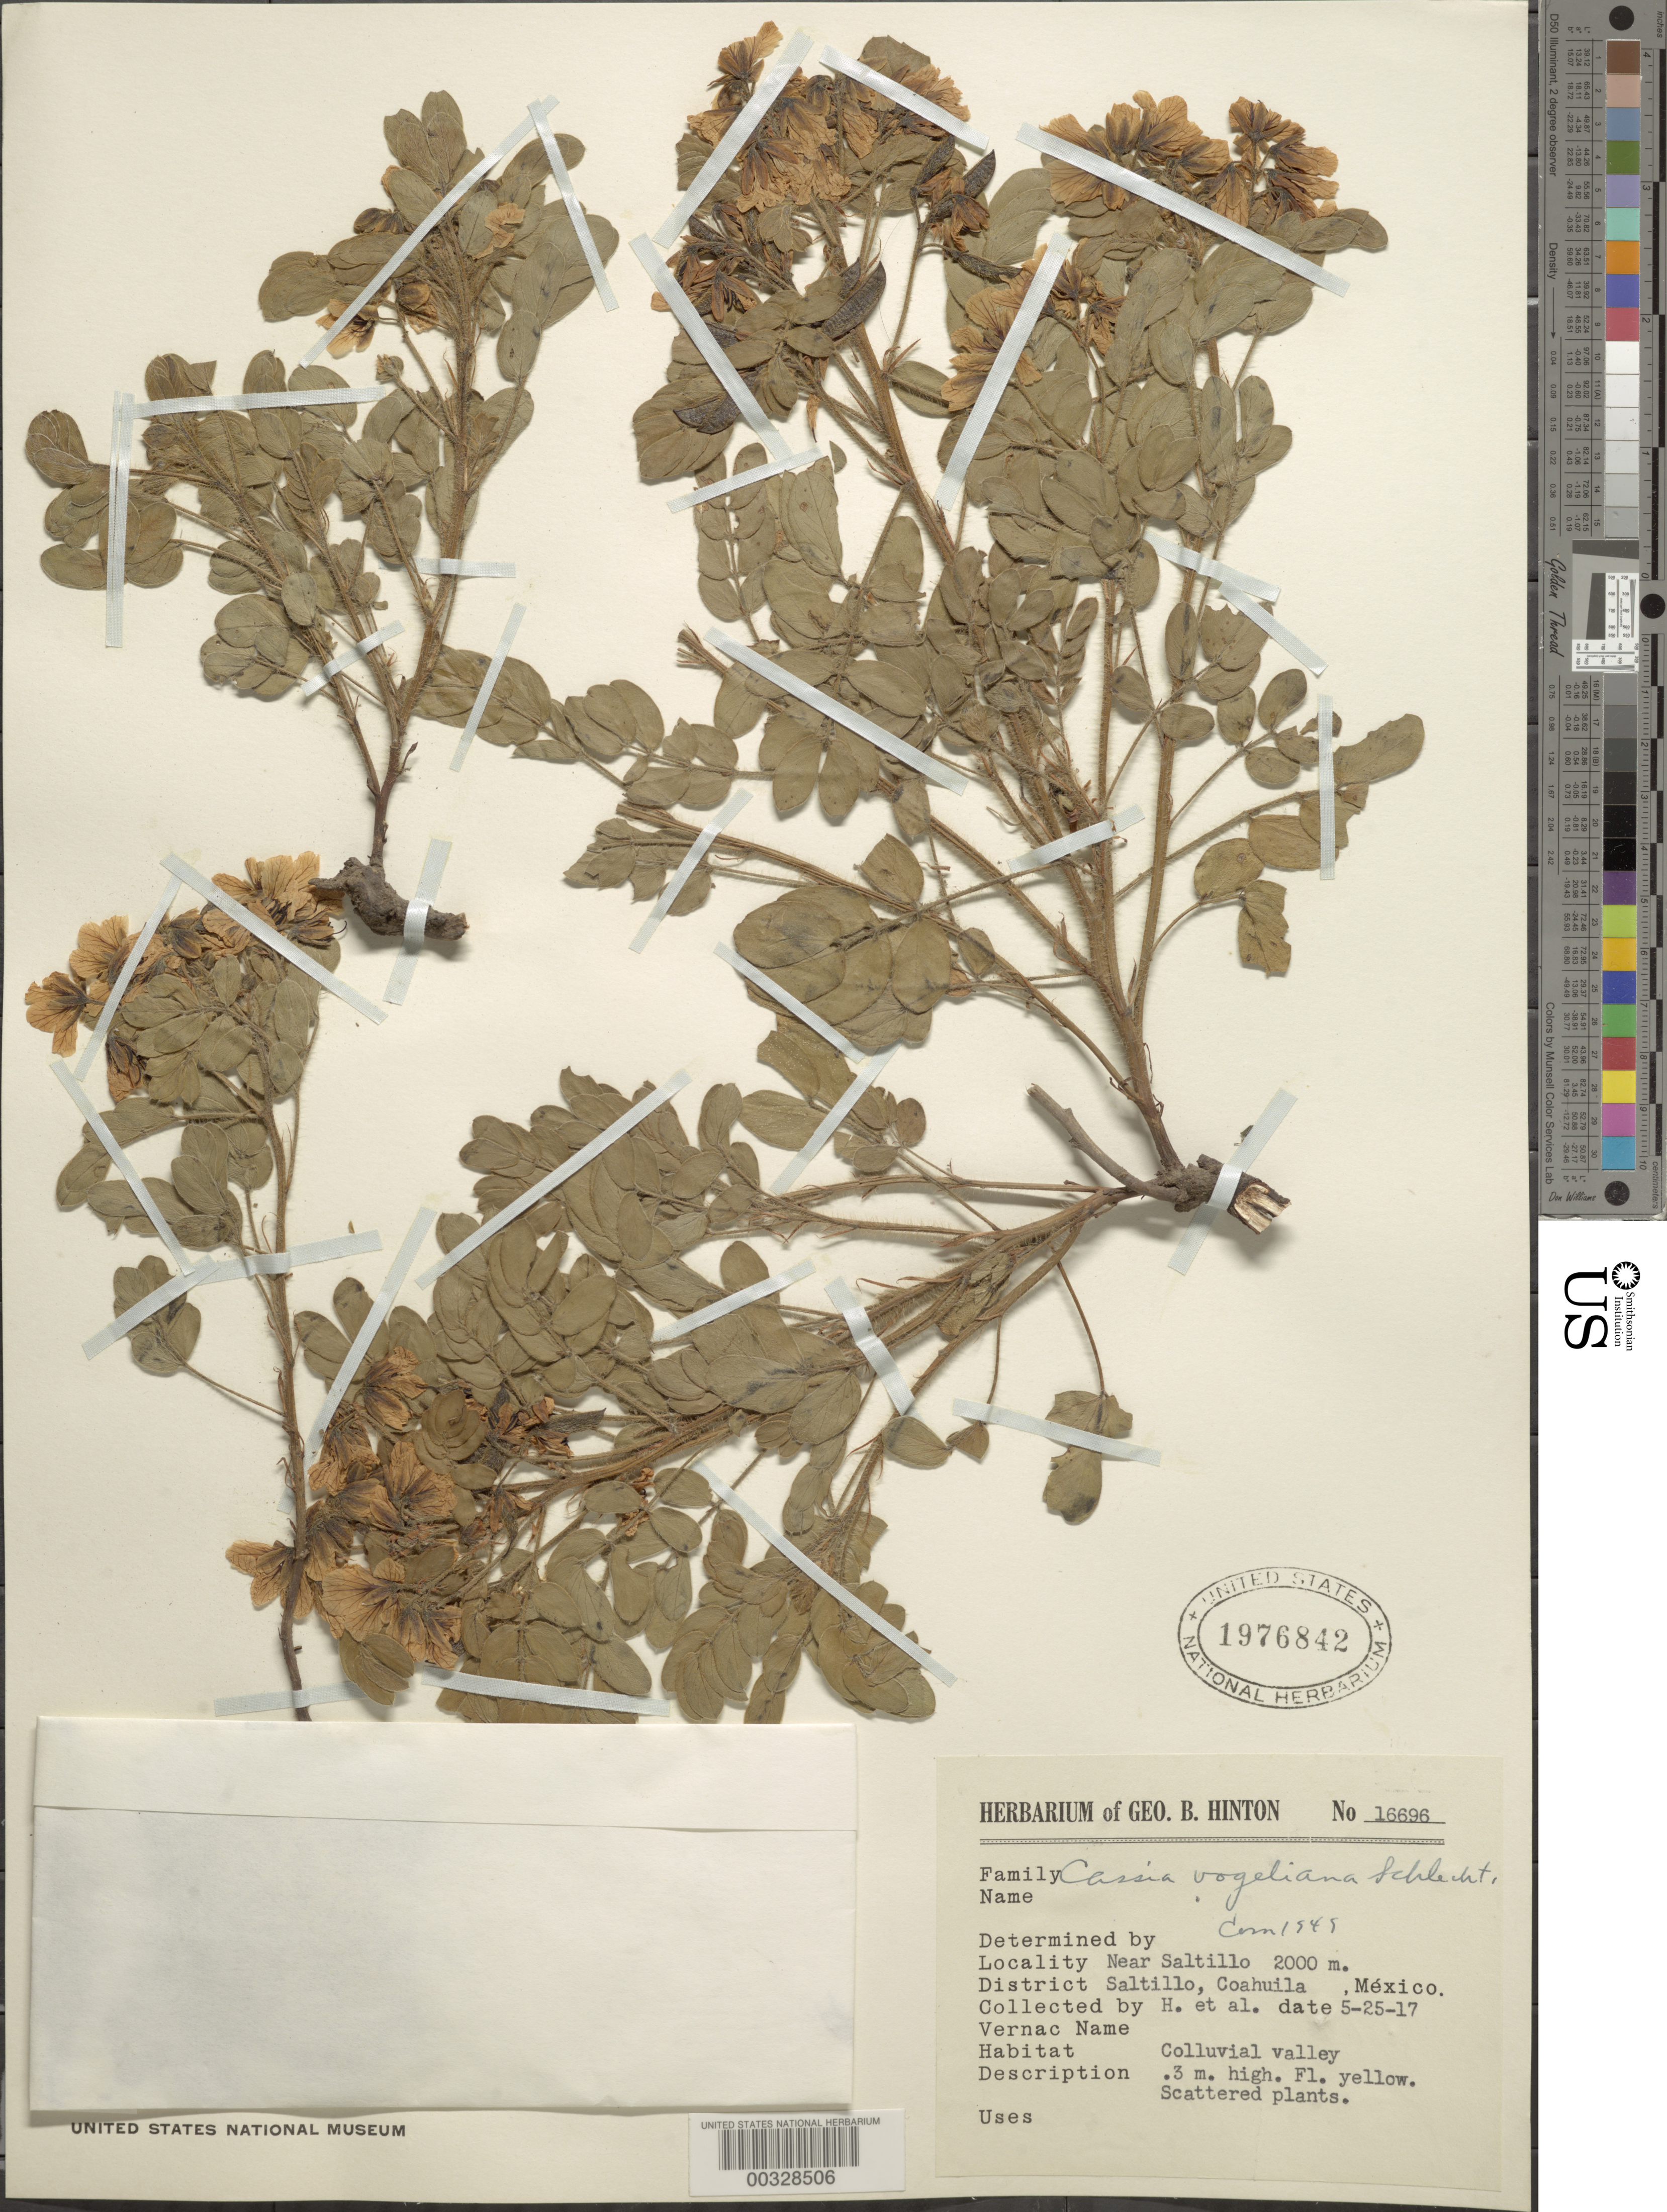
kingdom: Plantae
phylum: Tracheophyta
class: Magnoliopsida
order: Fabales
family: Fabaceae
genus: Senna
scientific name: Senna crotalarioides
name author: (Kunth) H.S. Irwin & Barneby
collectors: G. B. Hinton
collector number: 16696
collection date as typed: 25 May 1917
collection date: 1917-05-25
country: Mexico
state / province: Coahuila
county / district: Saltillo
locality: Coahuila. [state originally recorded as México.]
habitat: Colluvial valley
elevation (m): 2000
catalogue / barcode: US 1976842